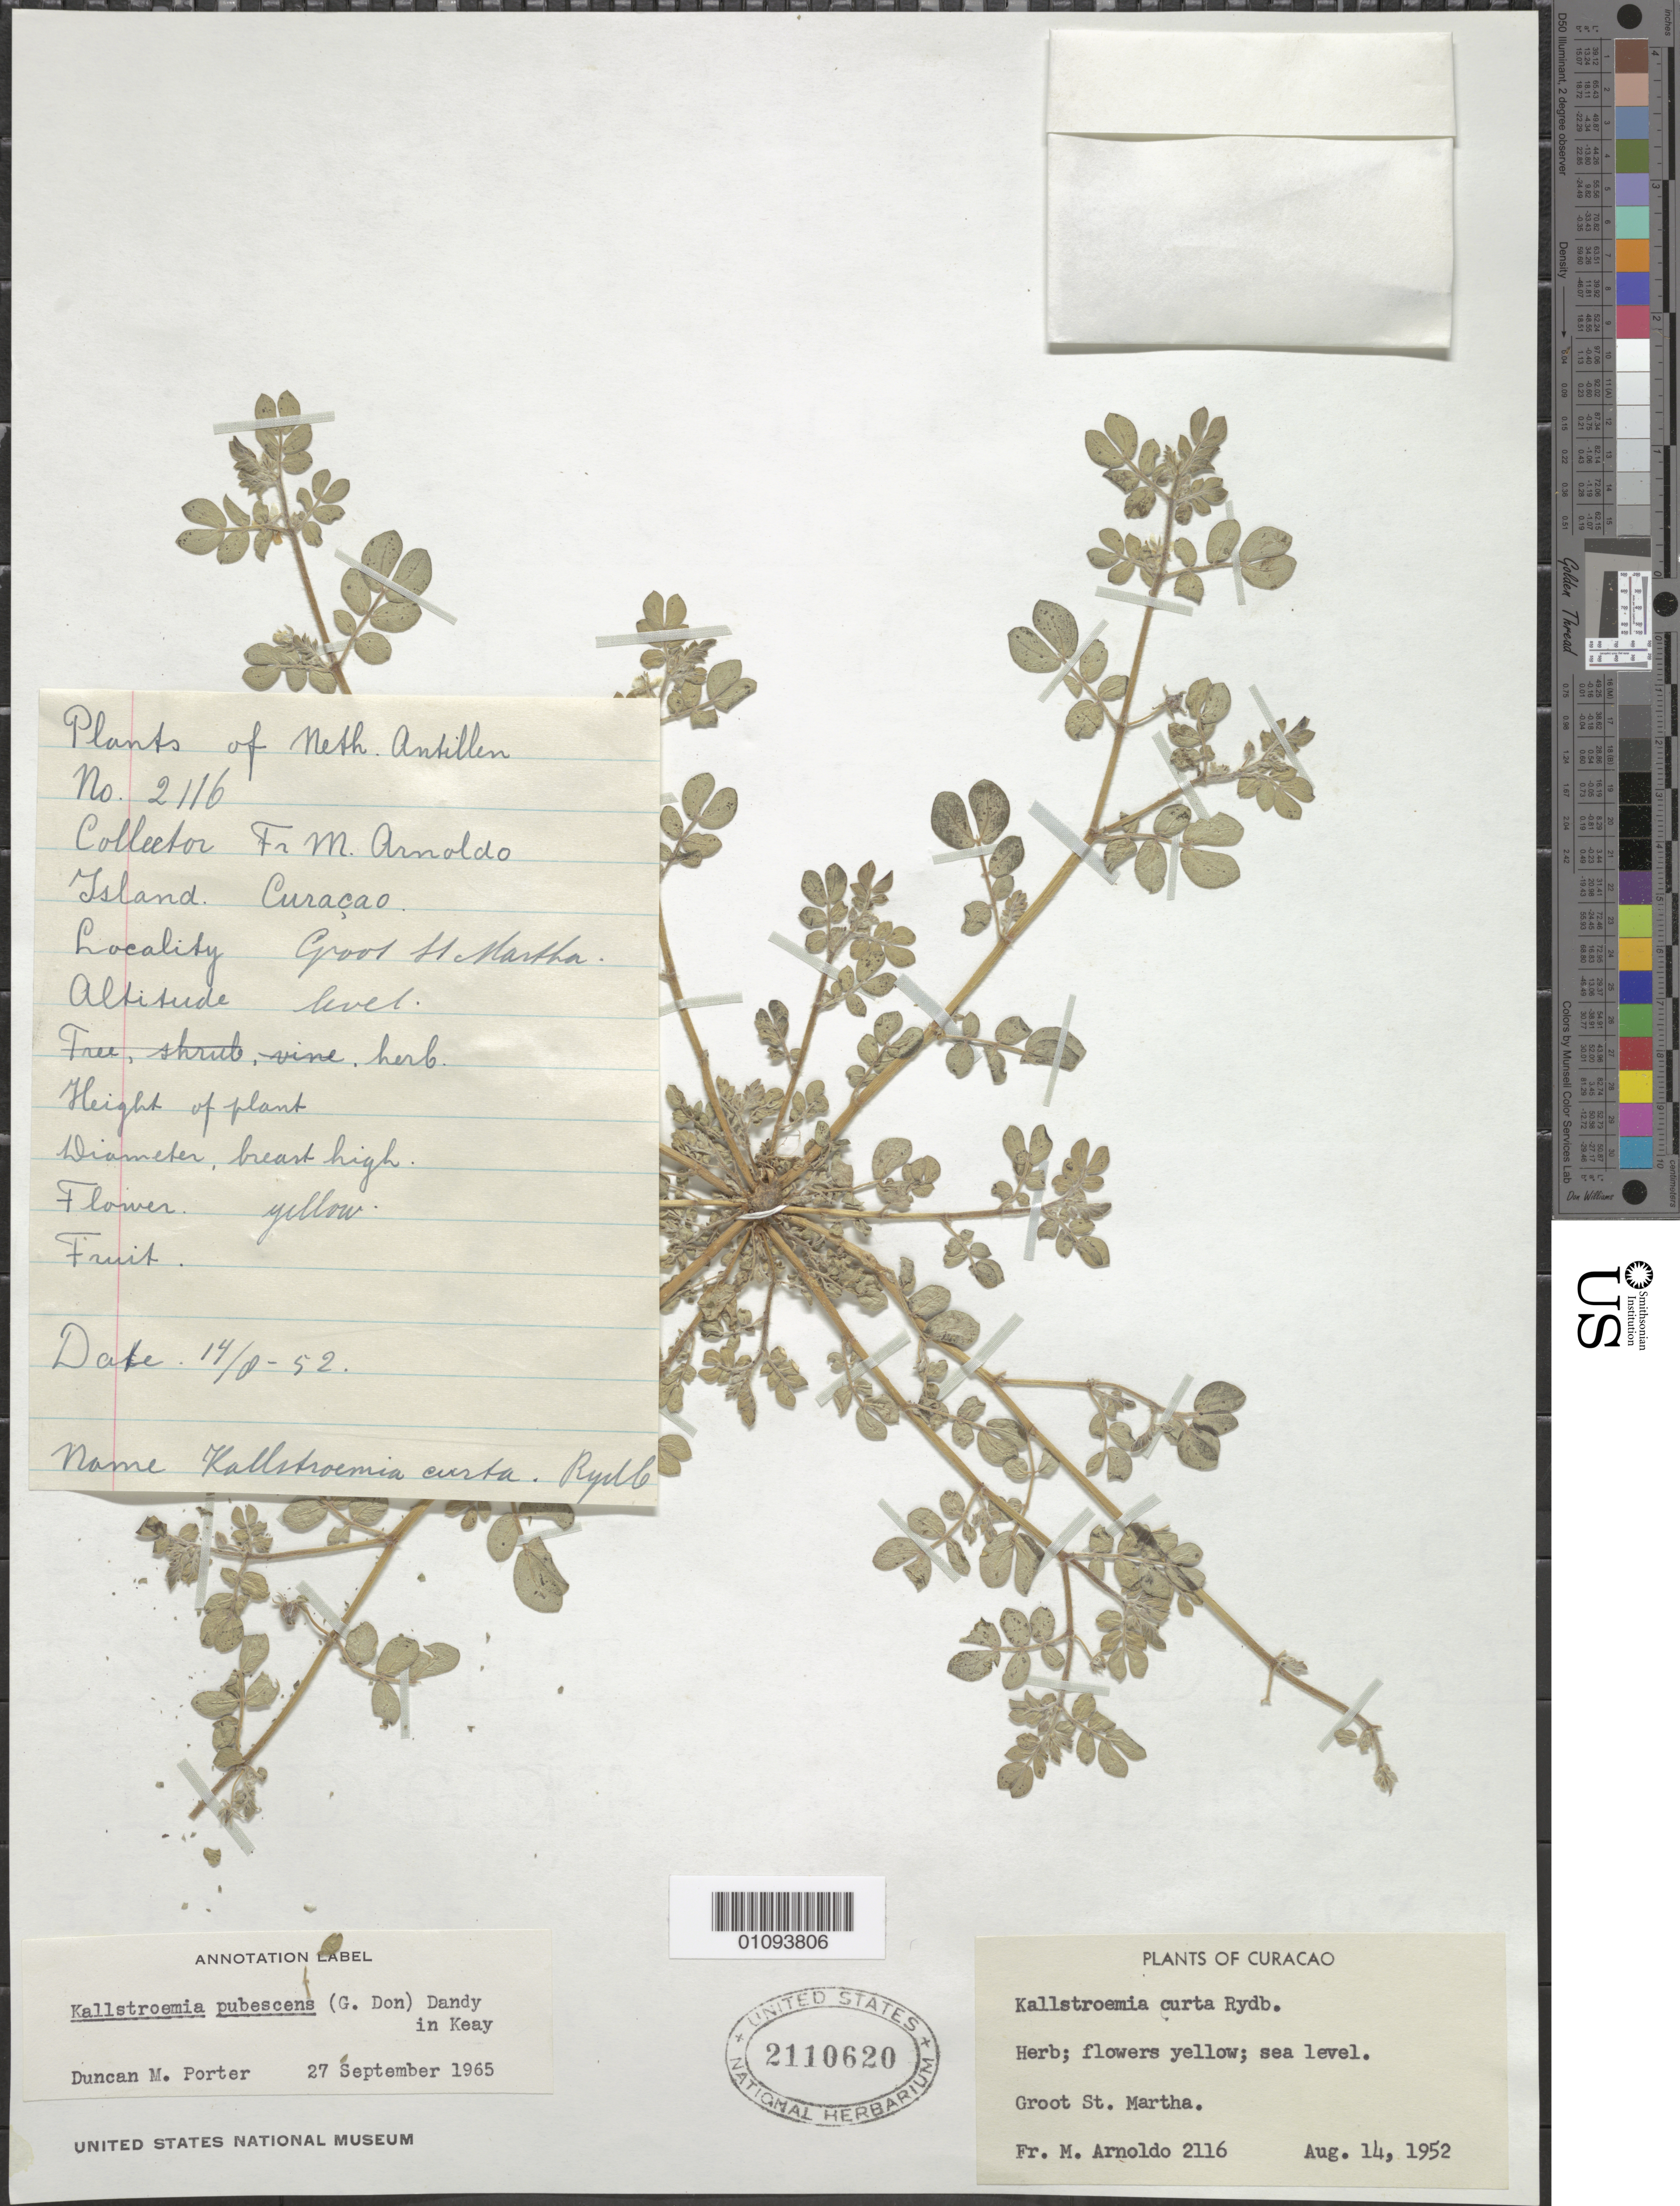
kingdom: Plantae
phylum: Tracheophyta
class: Magnoliopsida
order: Zygophyllales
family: Zygophyllaceae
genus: Kallstroemia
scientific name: Kallstroemia pubescens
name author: (G. Don) Dandy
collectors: N. Arnoldo-Broeders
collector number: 2116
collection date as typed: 14 Aug 1952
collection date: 1952-08-14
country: Curaçao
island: Curaçao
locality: Groot St. Martha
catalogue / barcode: US 2110620